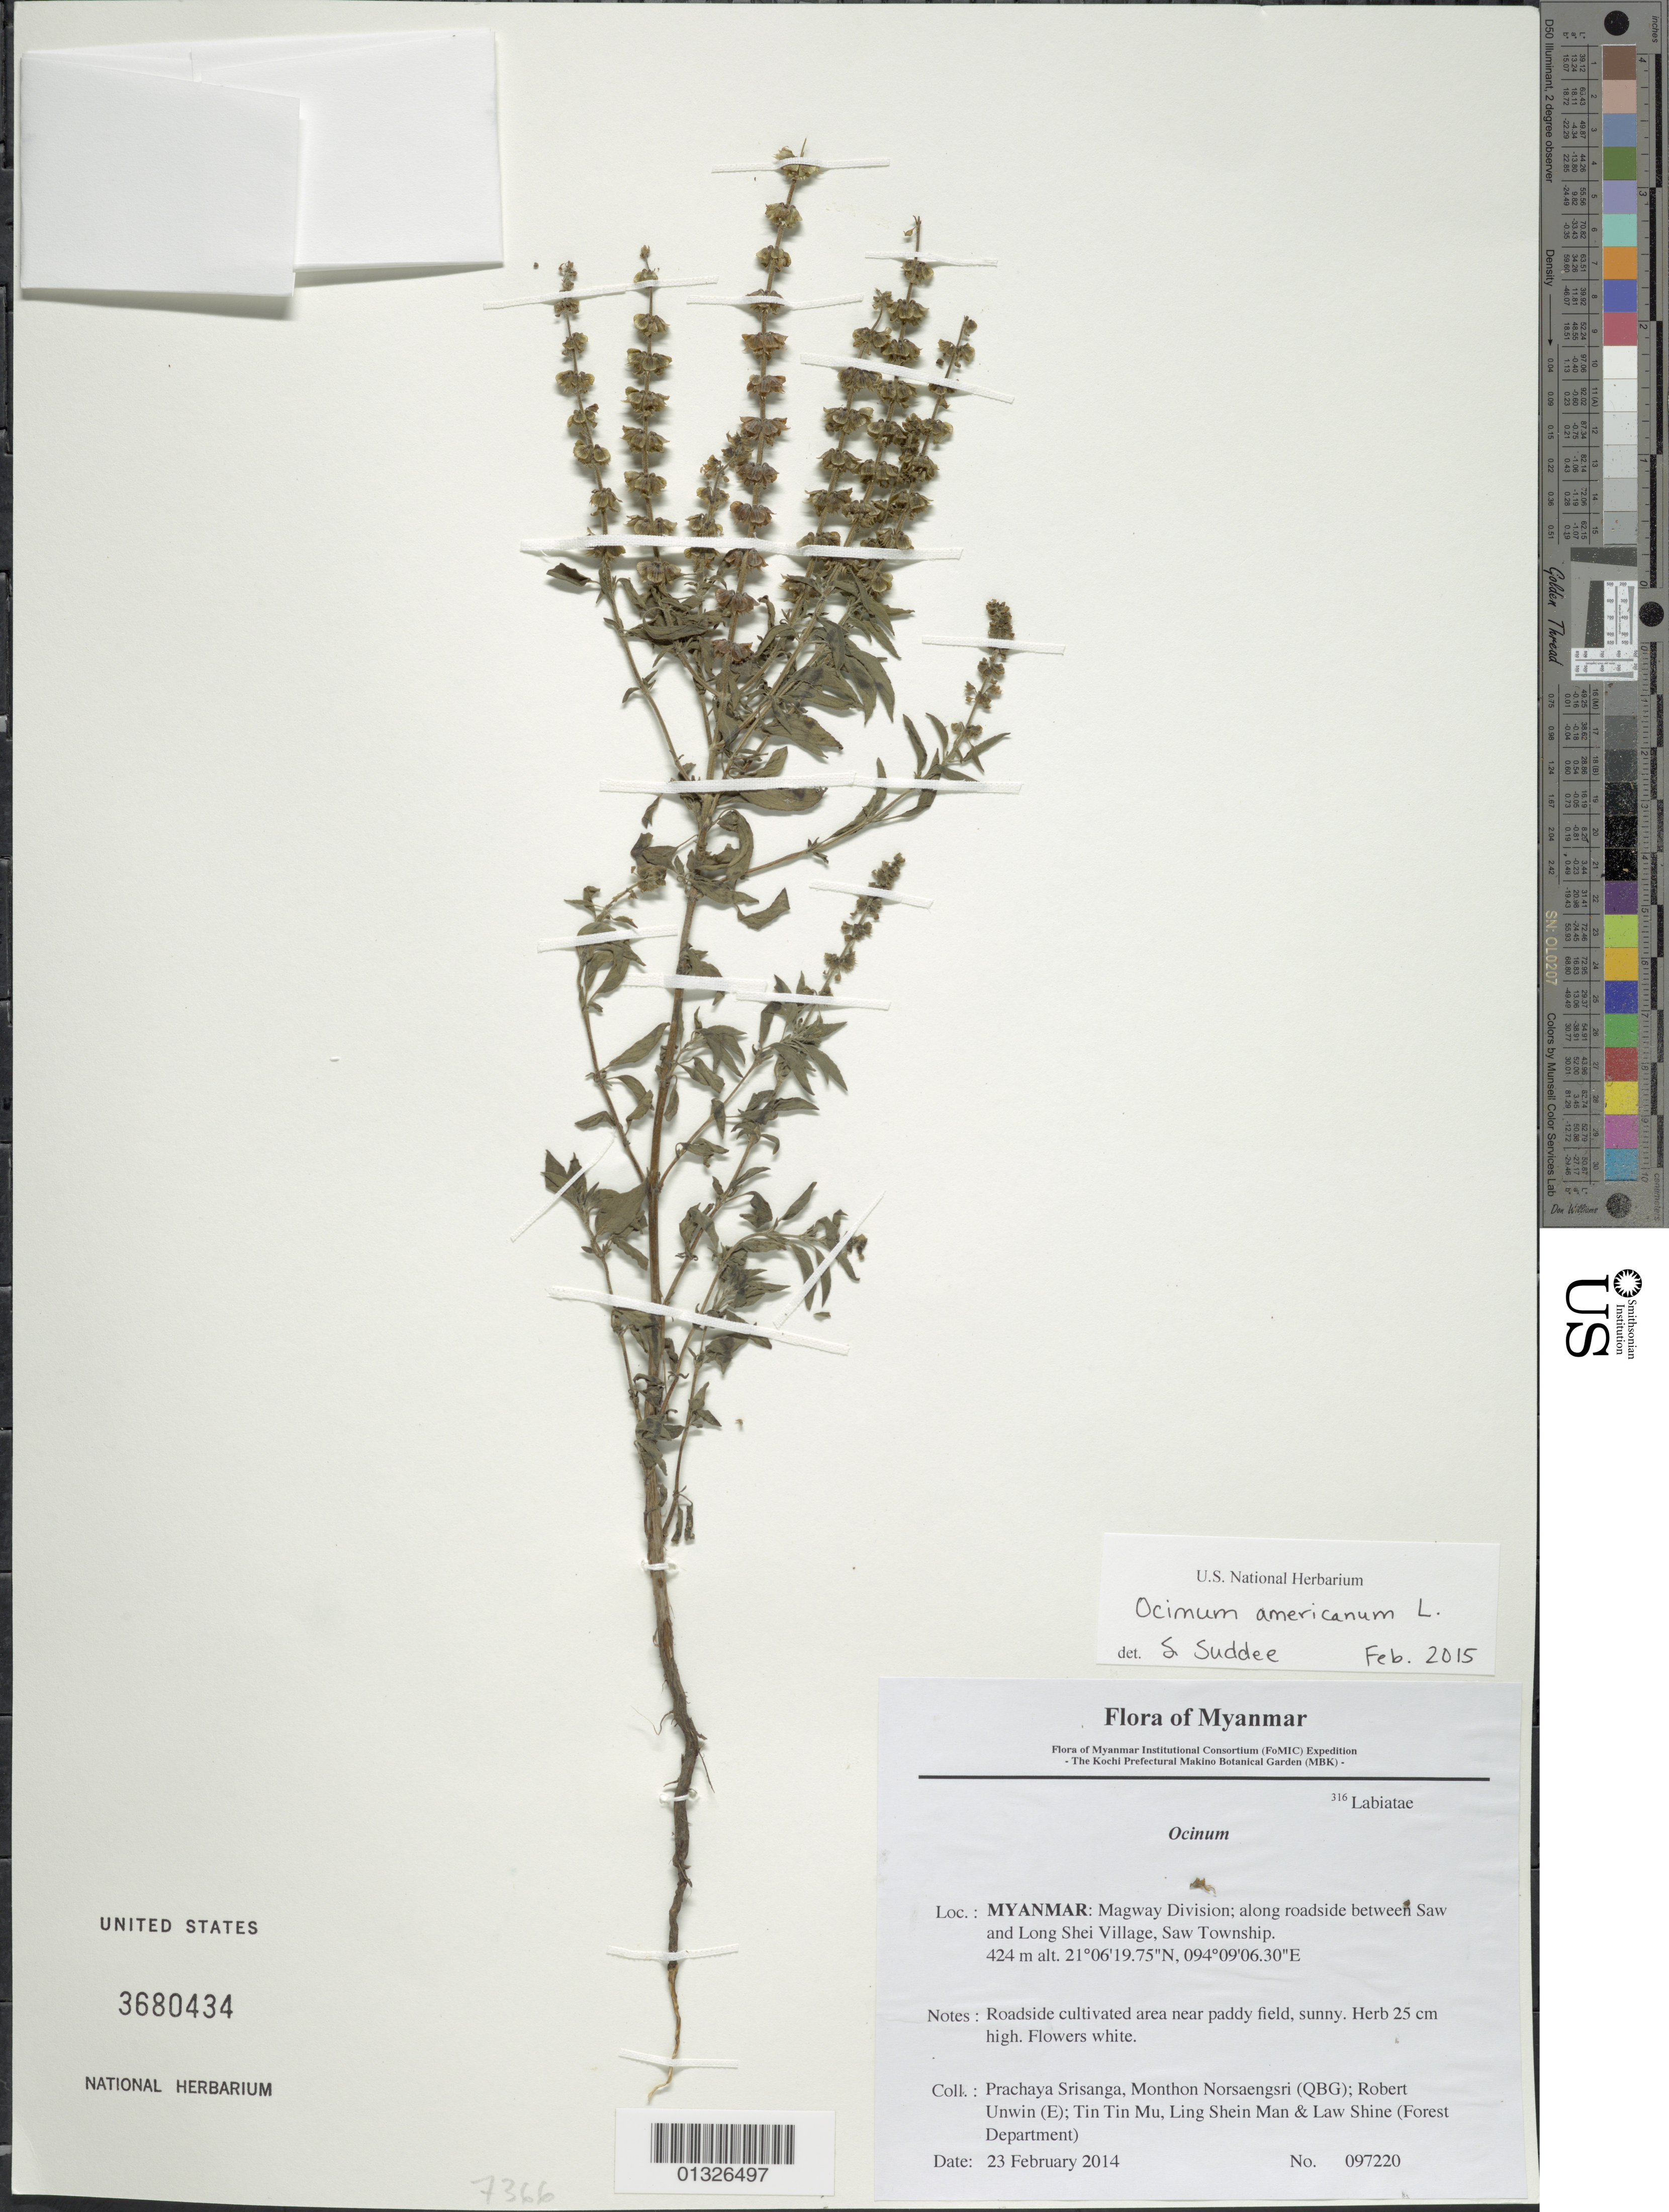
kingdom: Plantae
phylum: Tracheophyta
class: Magnoliopsida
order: Lamiales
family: Lamiaceae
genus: Ocimum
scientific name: Ocimum americanum var. americanum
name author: L.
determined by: Suddee, S.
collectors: P. Srisanga, M. Norsaengsri, R. Unwin, Tin Tin Mu, Ling Shein Man & L. Shine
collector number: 97220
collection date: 2014-02-23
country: Myanmar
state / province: Chin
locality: Along roadside between Saw and Long Shei Village, Saw Township.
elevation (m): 424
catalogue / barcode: US 3680434